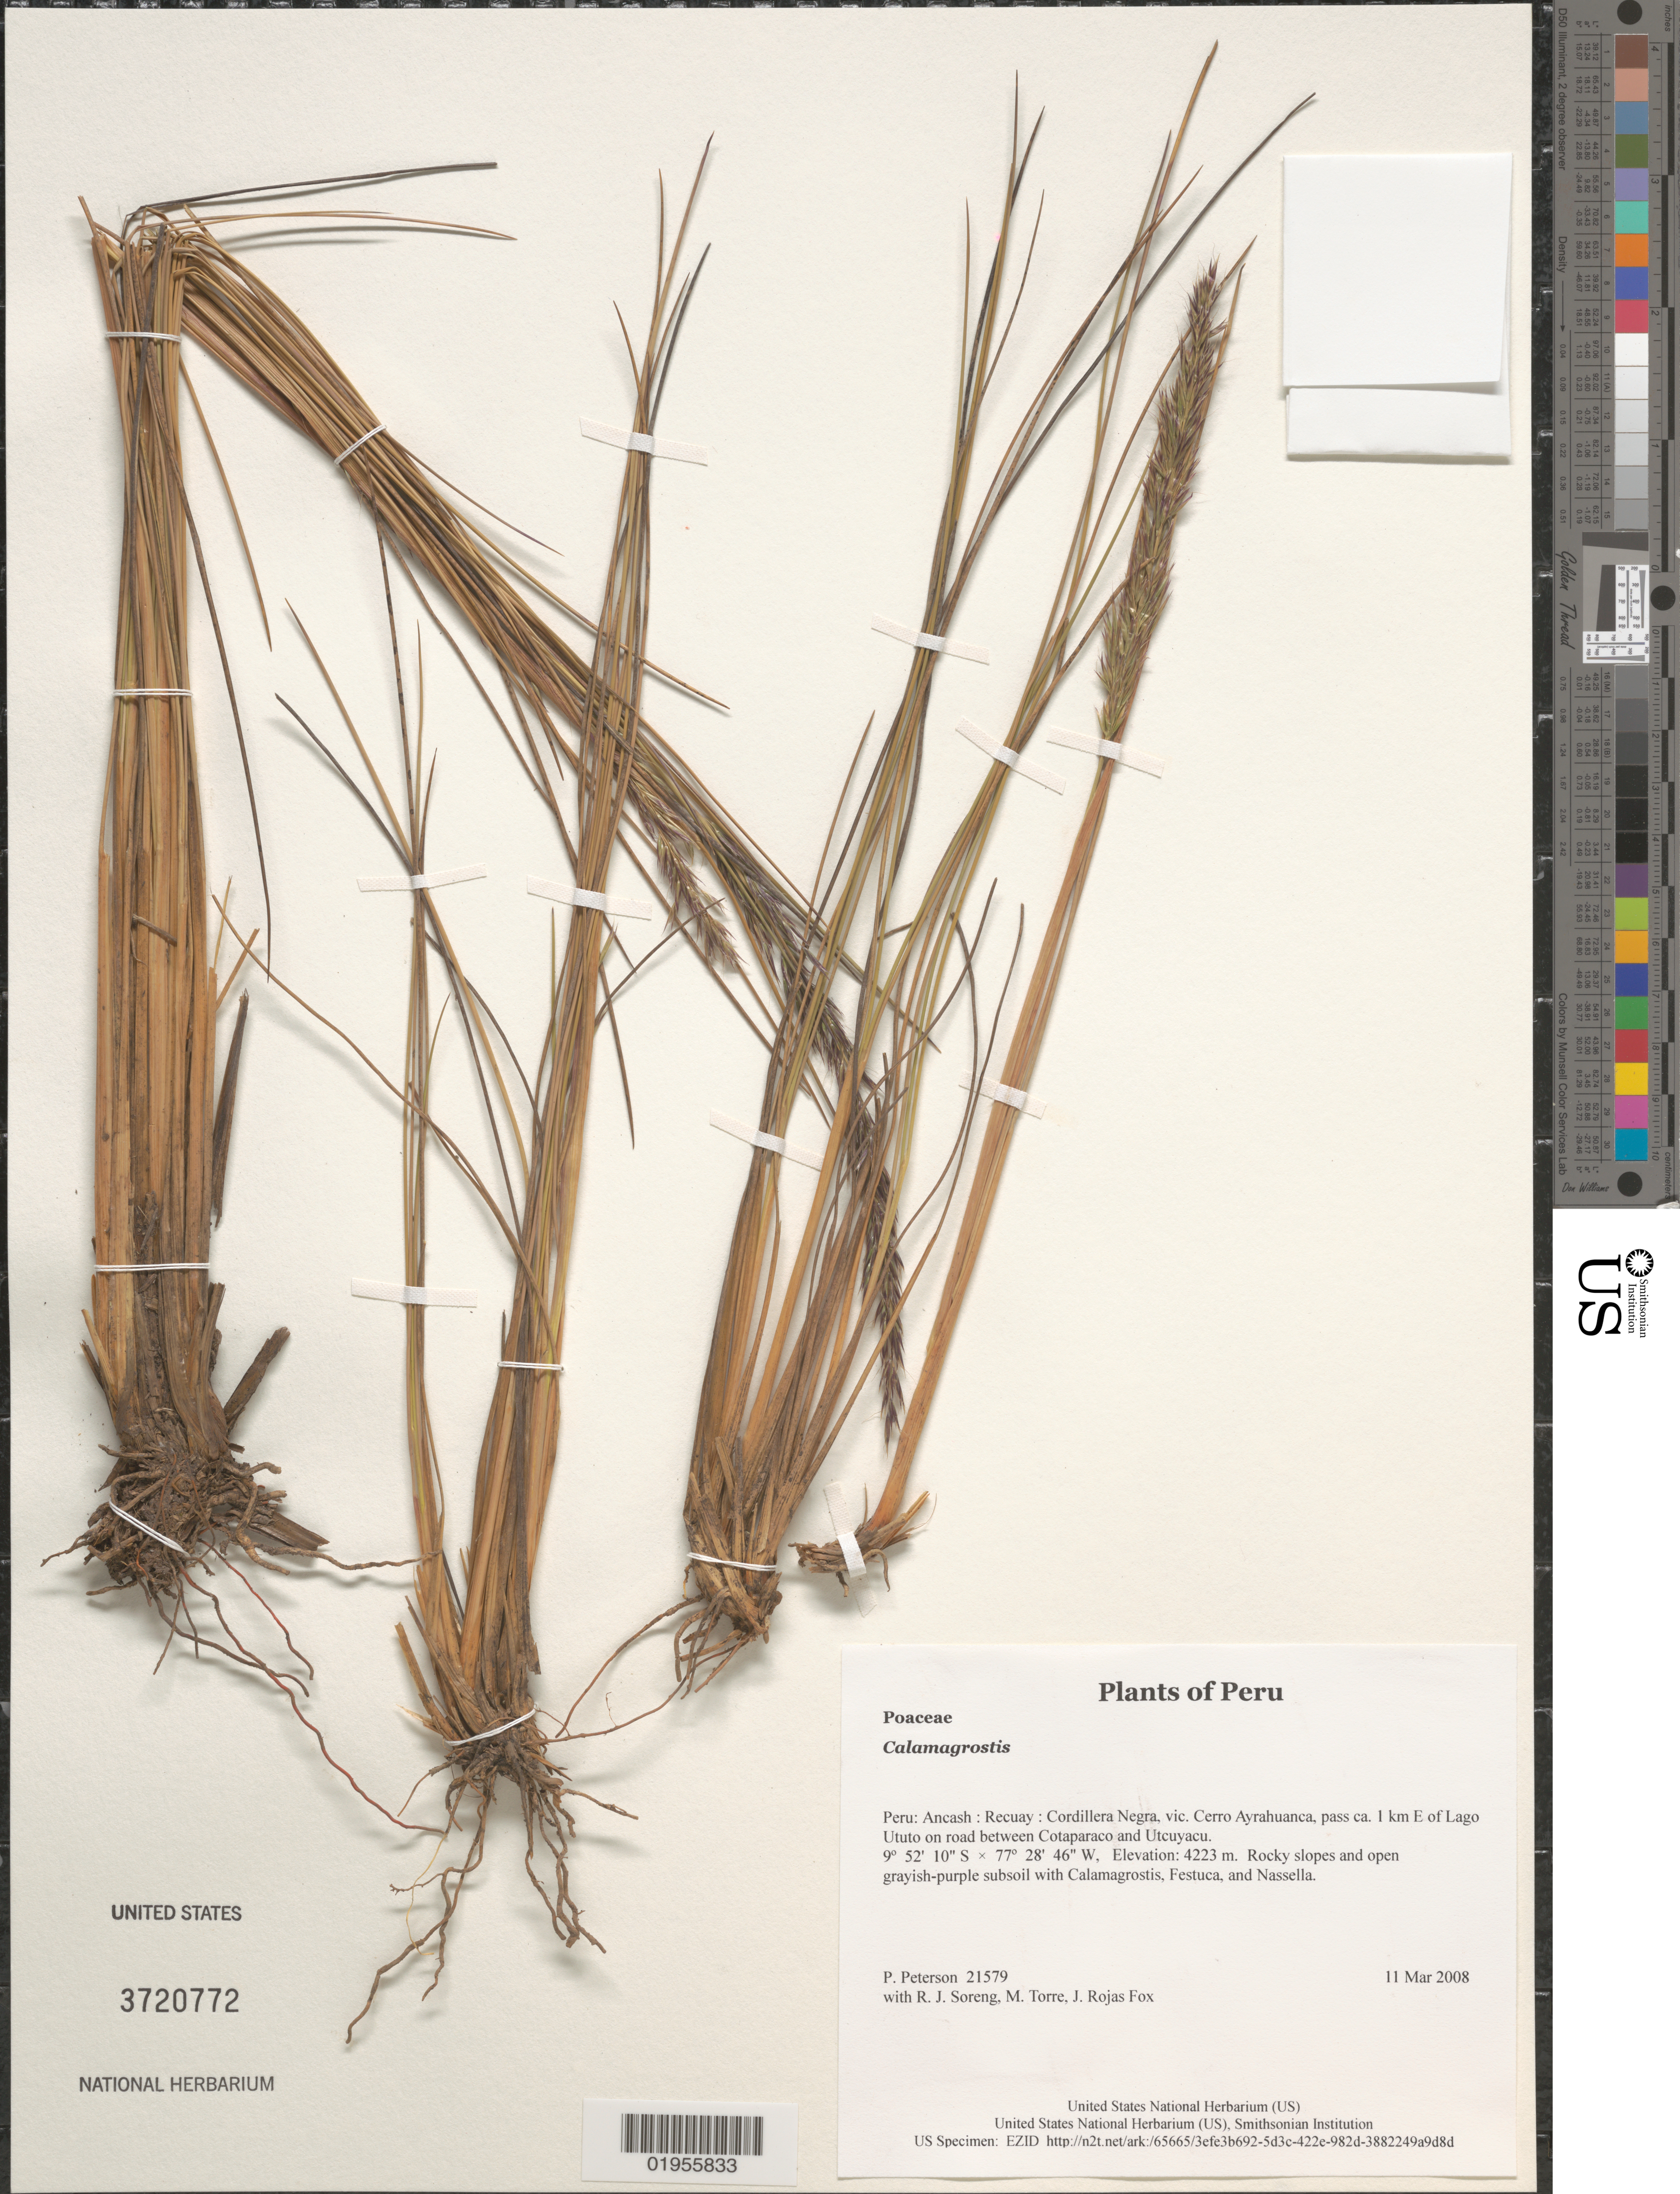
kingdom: Plantae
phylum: Tracheophyta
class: Liliopsida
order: Poales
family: Poaceae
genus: Calamagrostis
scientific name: Calamagrostis sp.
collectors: P. M. Peterson, R. J. Soreng, M. Torre & J. Rojas Fox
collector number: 21579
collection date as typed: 11 Mar 2008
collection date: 2008-03-11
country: Peru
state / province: Ancash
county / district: Recuay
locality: Cordillera Negra, vic. Cerro Ayrahuanca, pass ca. 1 km E of Lago Ututo on road between Cotaparaco and Utcuyacu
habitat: Rocky slopes and open grayish-purple subsoil with Calamagrostis, Festuca, and Nassella.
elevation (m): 4223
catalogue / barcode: US 3720772